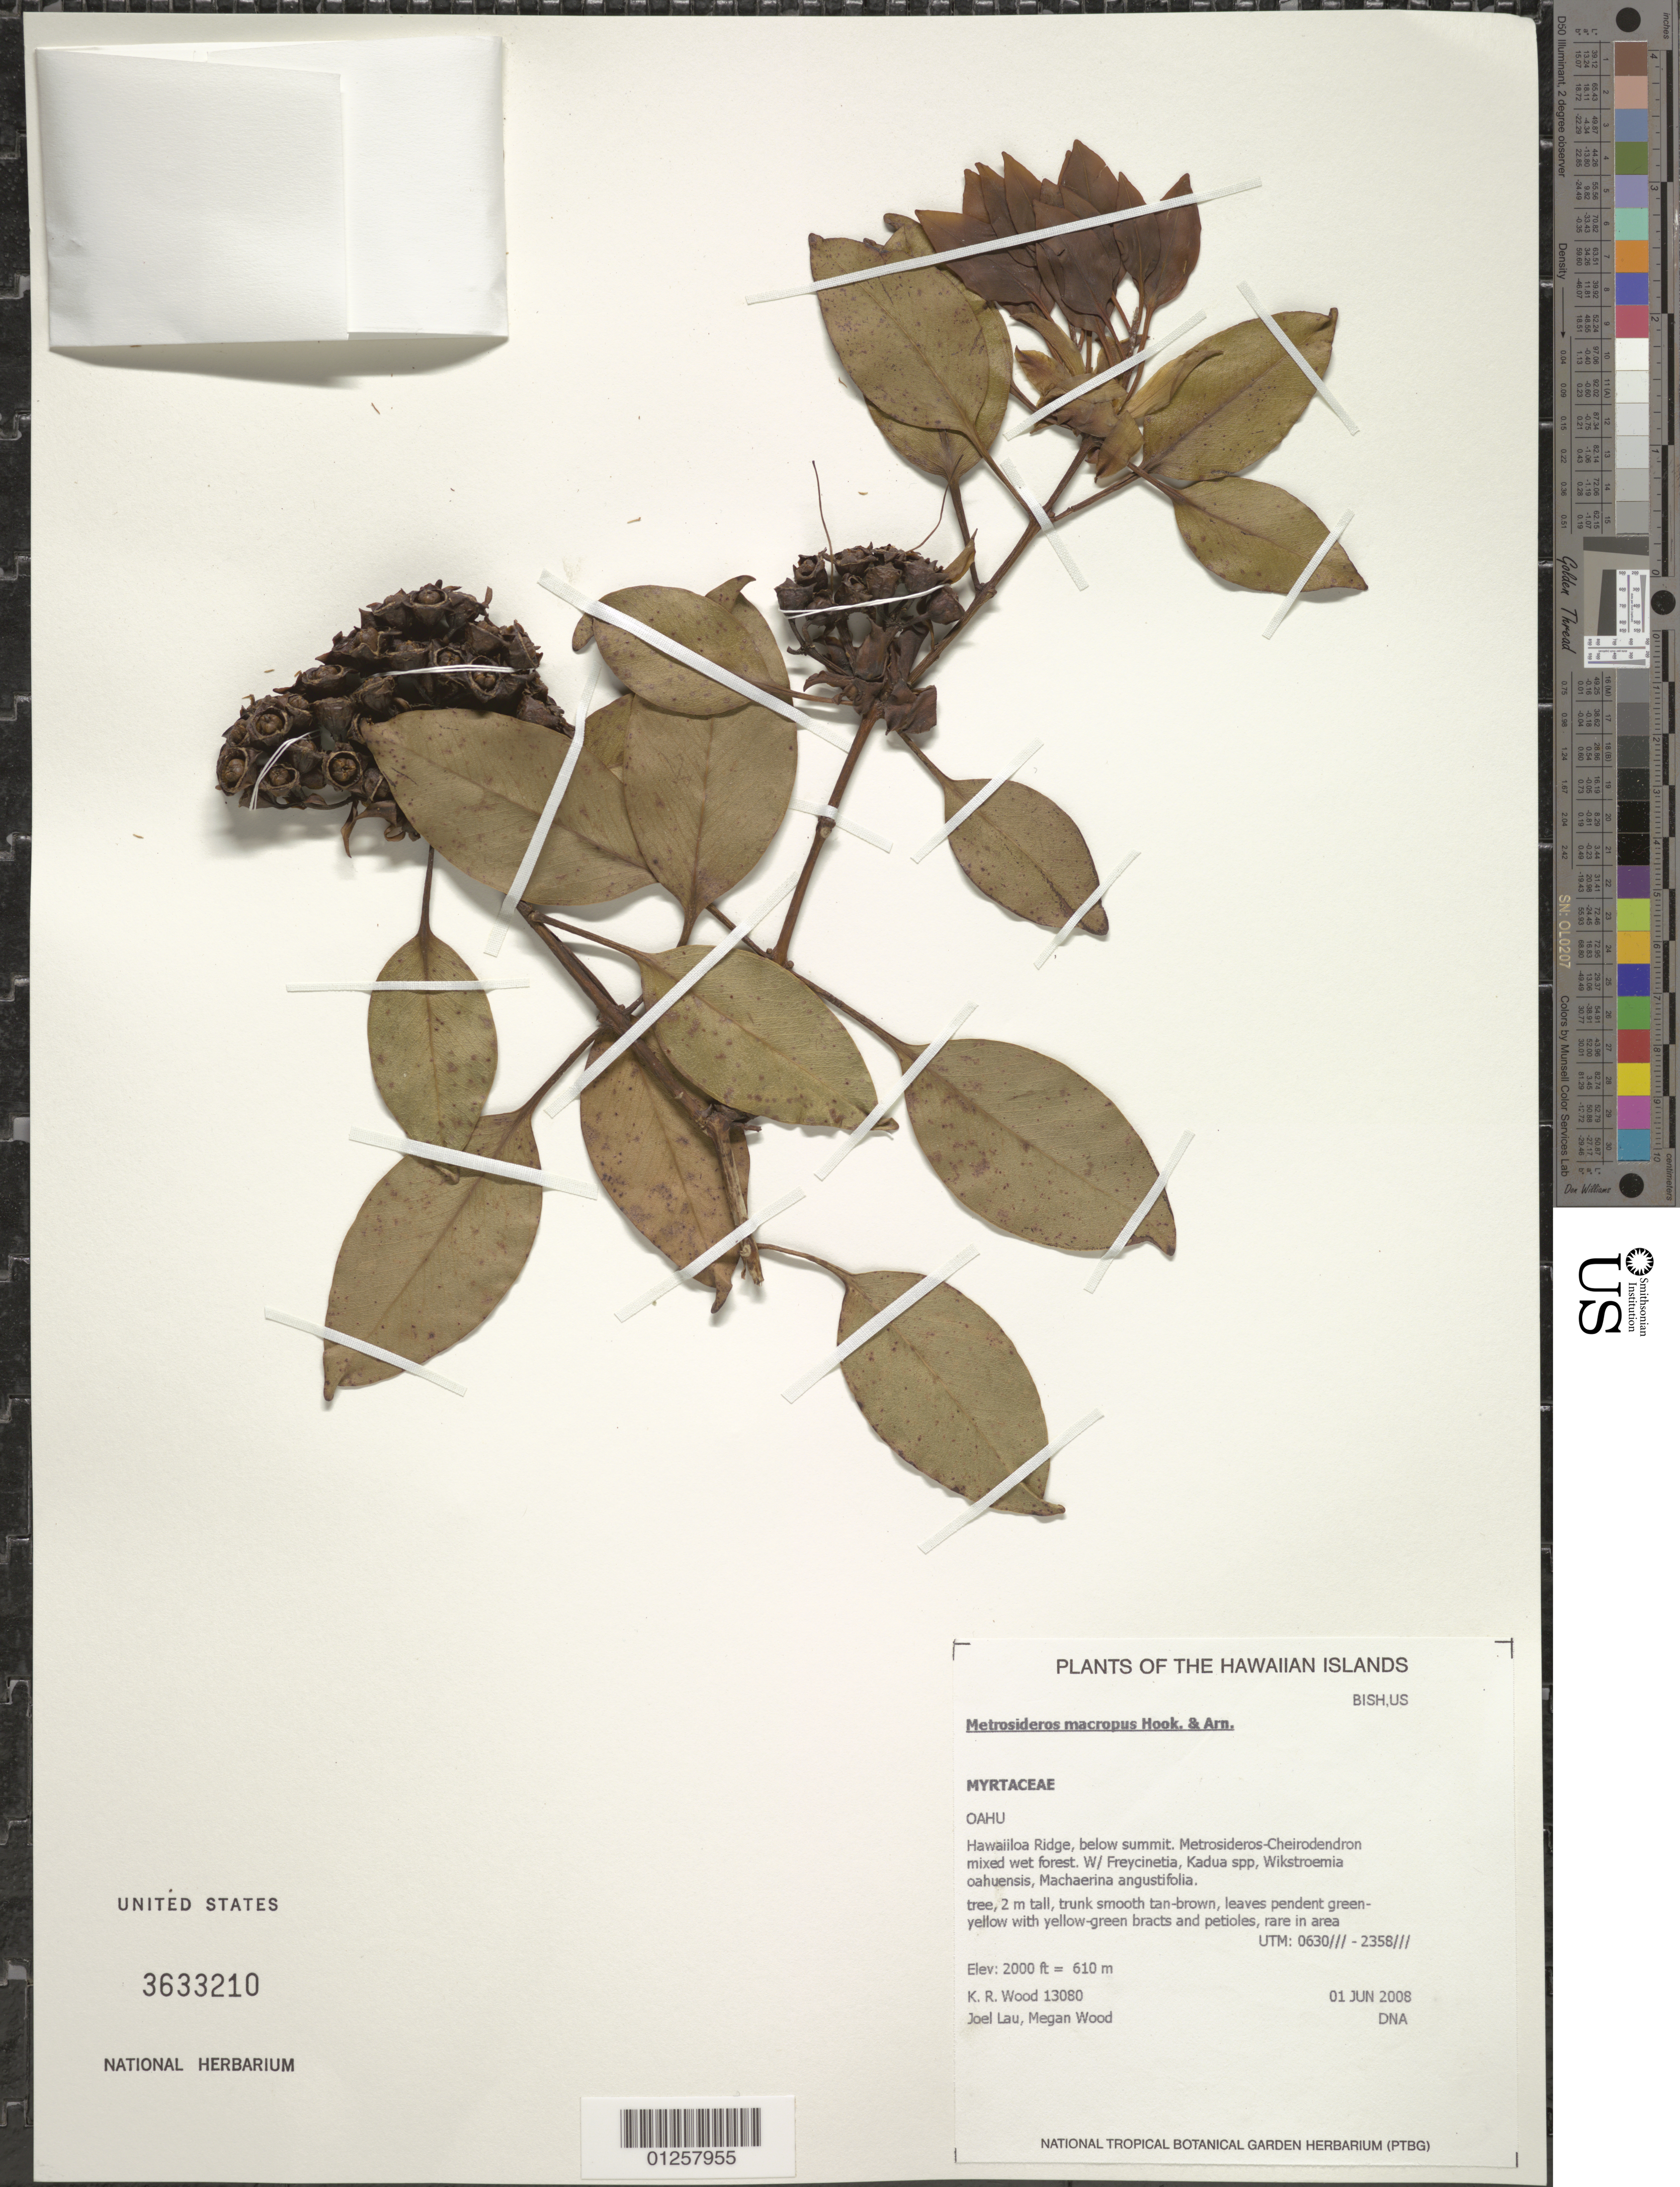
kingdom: Plantae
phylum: Tracheophyta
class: Magnoliopsida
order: Myrtales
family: Myrtaceae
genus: Metrosideros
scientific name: Metrosideros macropus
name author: Hook. & Arn.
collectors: K. R. Wood, J. Lau & M. Wood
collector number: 13080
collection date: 2008-06-01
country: United States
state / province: Hawaii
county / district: Honolulu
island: Oahu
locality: Hawaiiloa Ridge, windswept summit.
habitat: Mixed wet forest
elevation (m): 610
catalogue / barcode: US 3633210